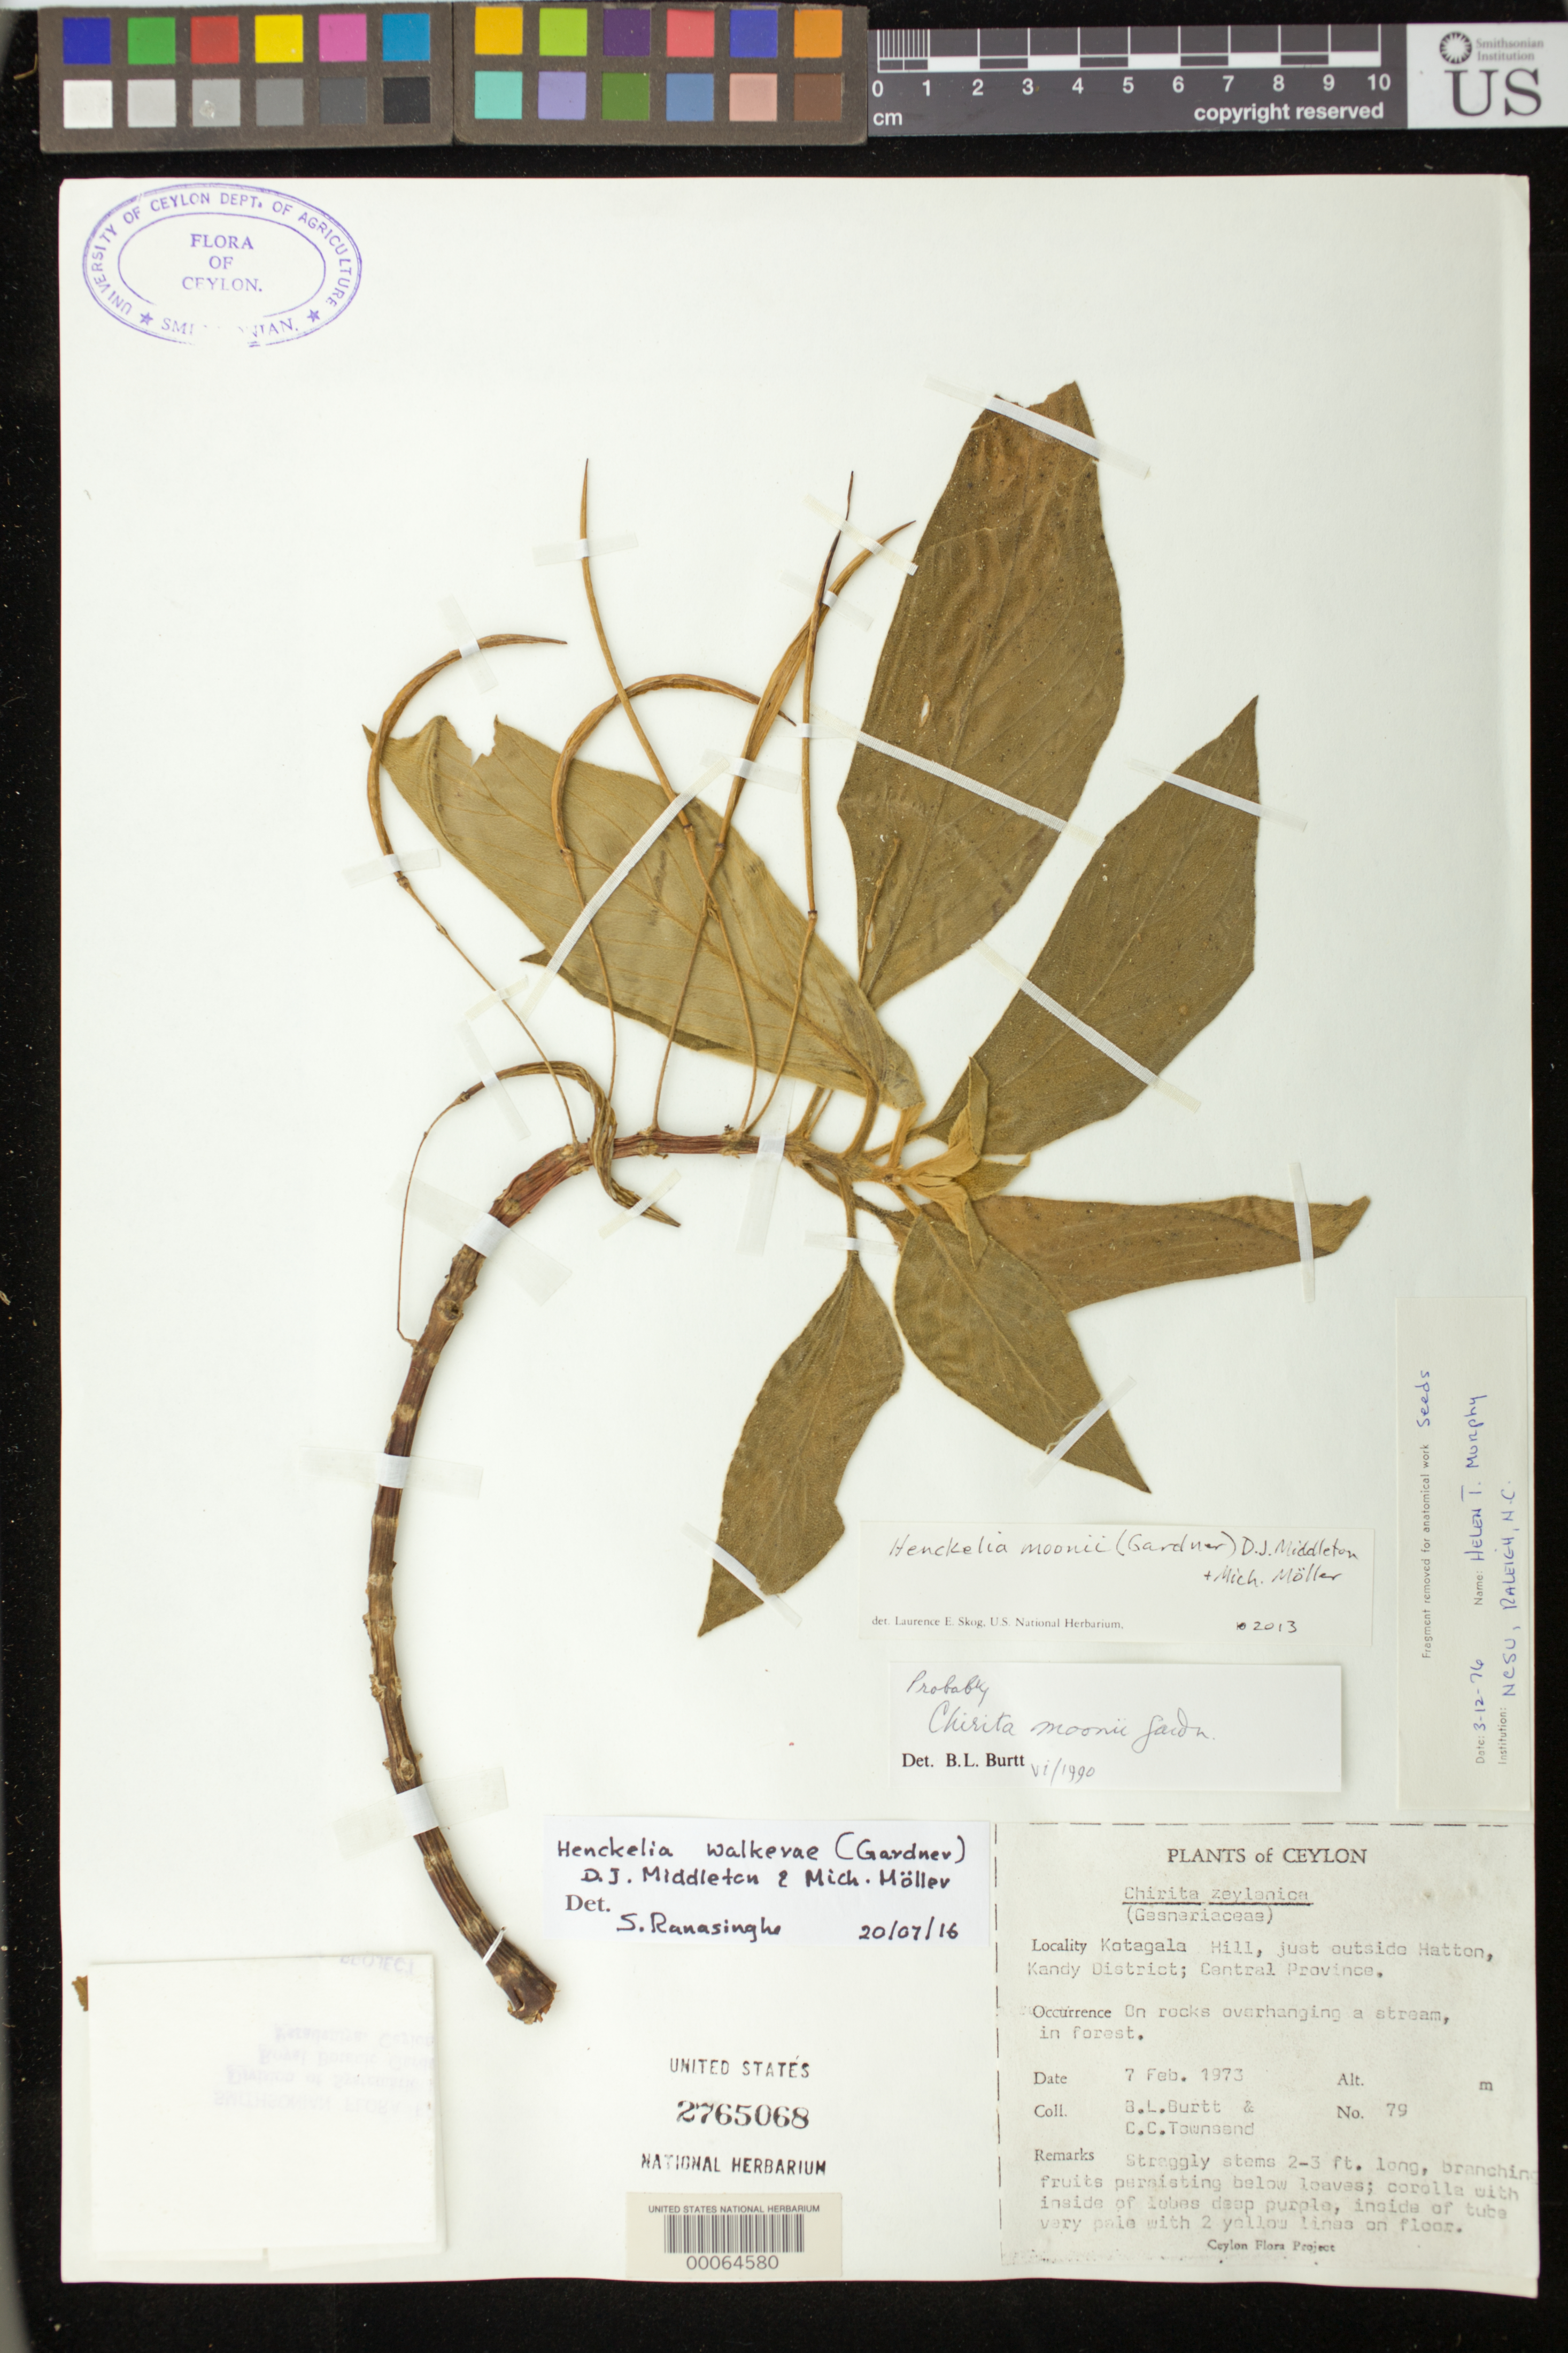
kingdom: Plantae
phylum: Tracheophyta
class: Magnoliopsida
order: Lamiales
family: Gesneriaceae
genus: Henckelia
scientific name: Henckelia walkerae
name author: (Gardner) D.J. Middleton & Mich. Möller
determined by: Ranasinghe, Subhani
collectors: B. L. Burtt & C. C. Townsend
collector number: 79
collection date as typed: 07 Feb 1973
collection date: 1973-02-07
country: Sri Lanka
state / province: Central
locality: Kandy dist., Katagala hill, just outside hatton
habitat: On rocks overhanging a stream, in forest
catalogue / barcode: US 2765068